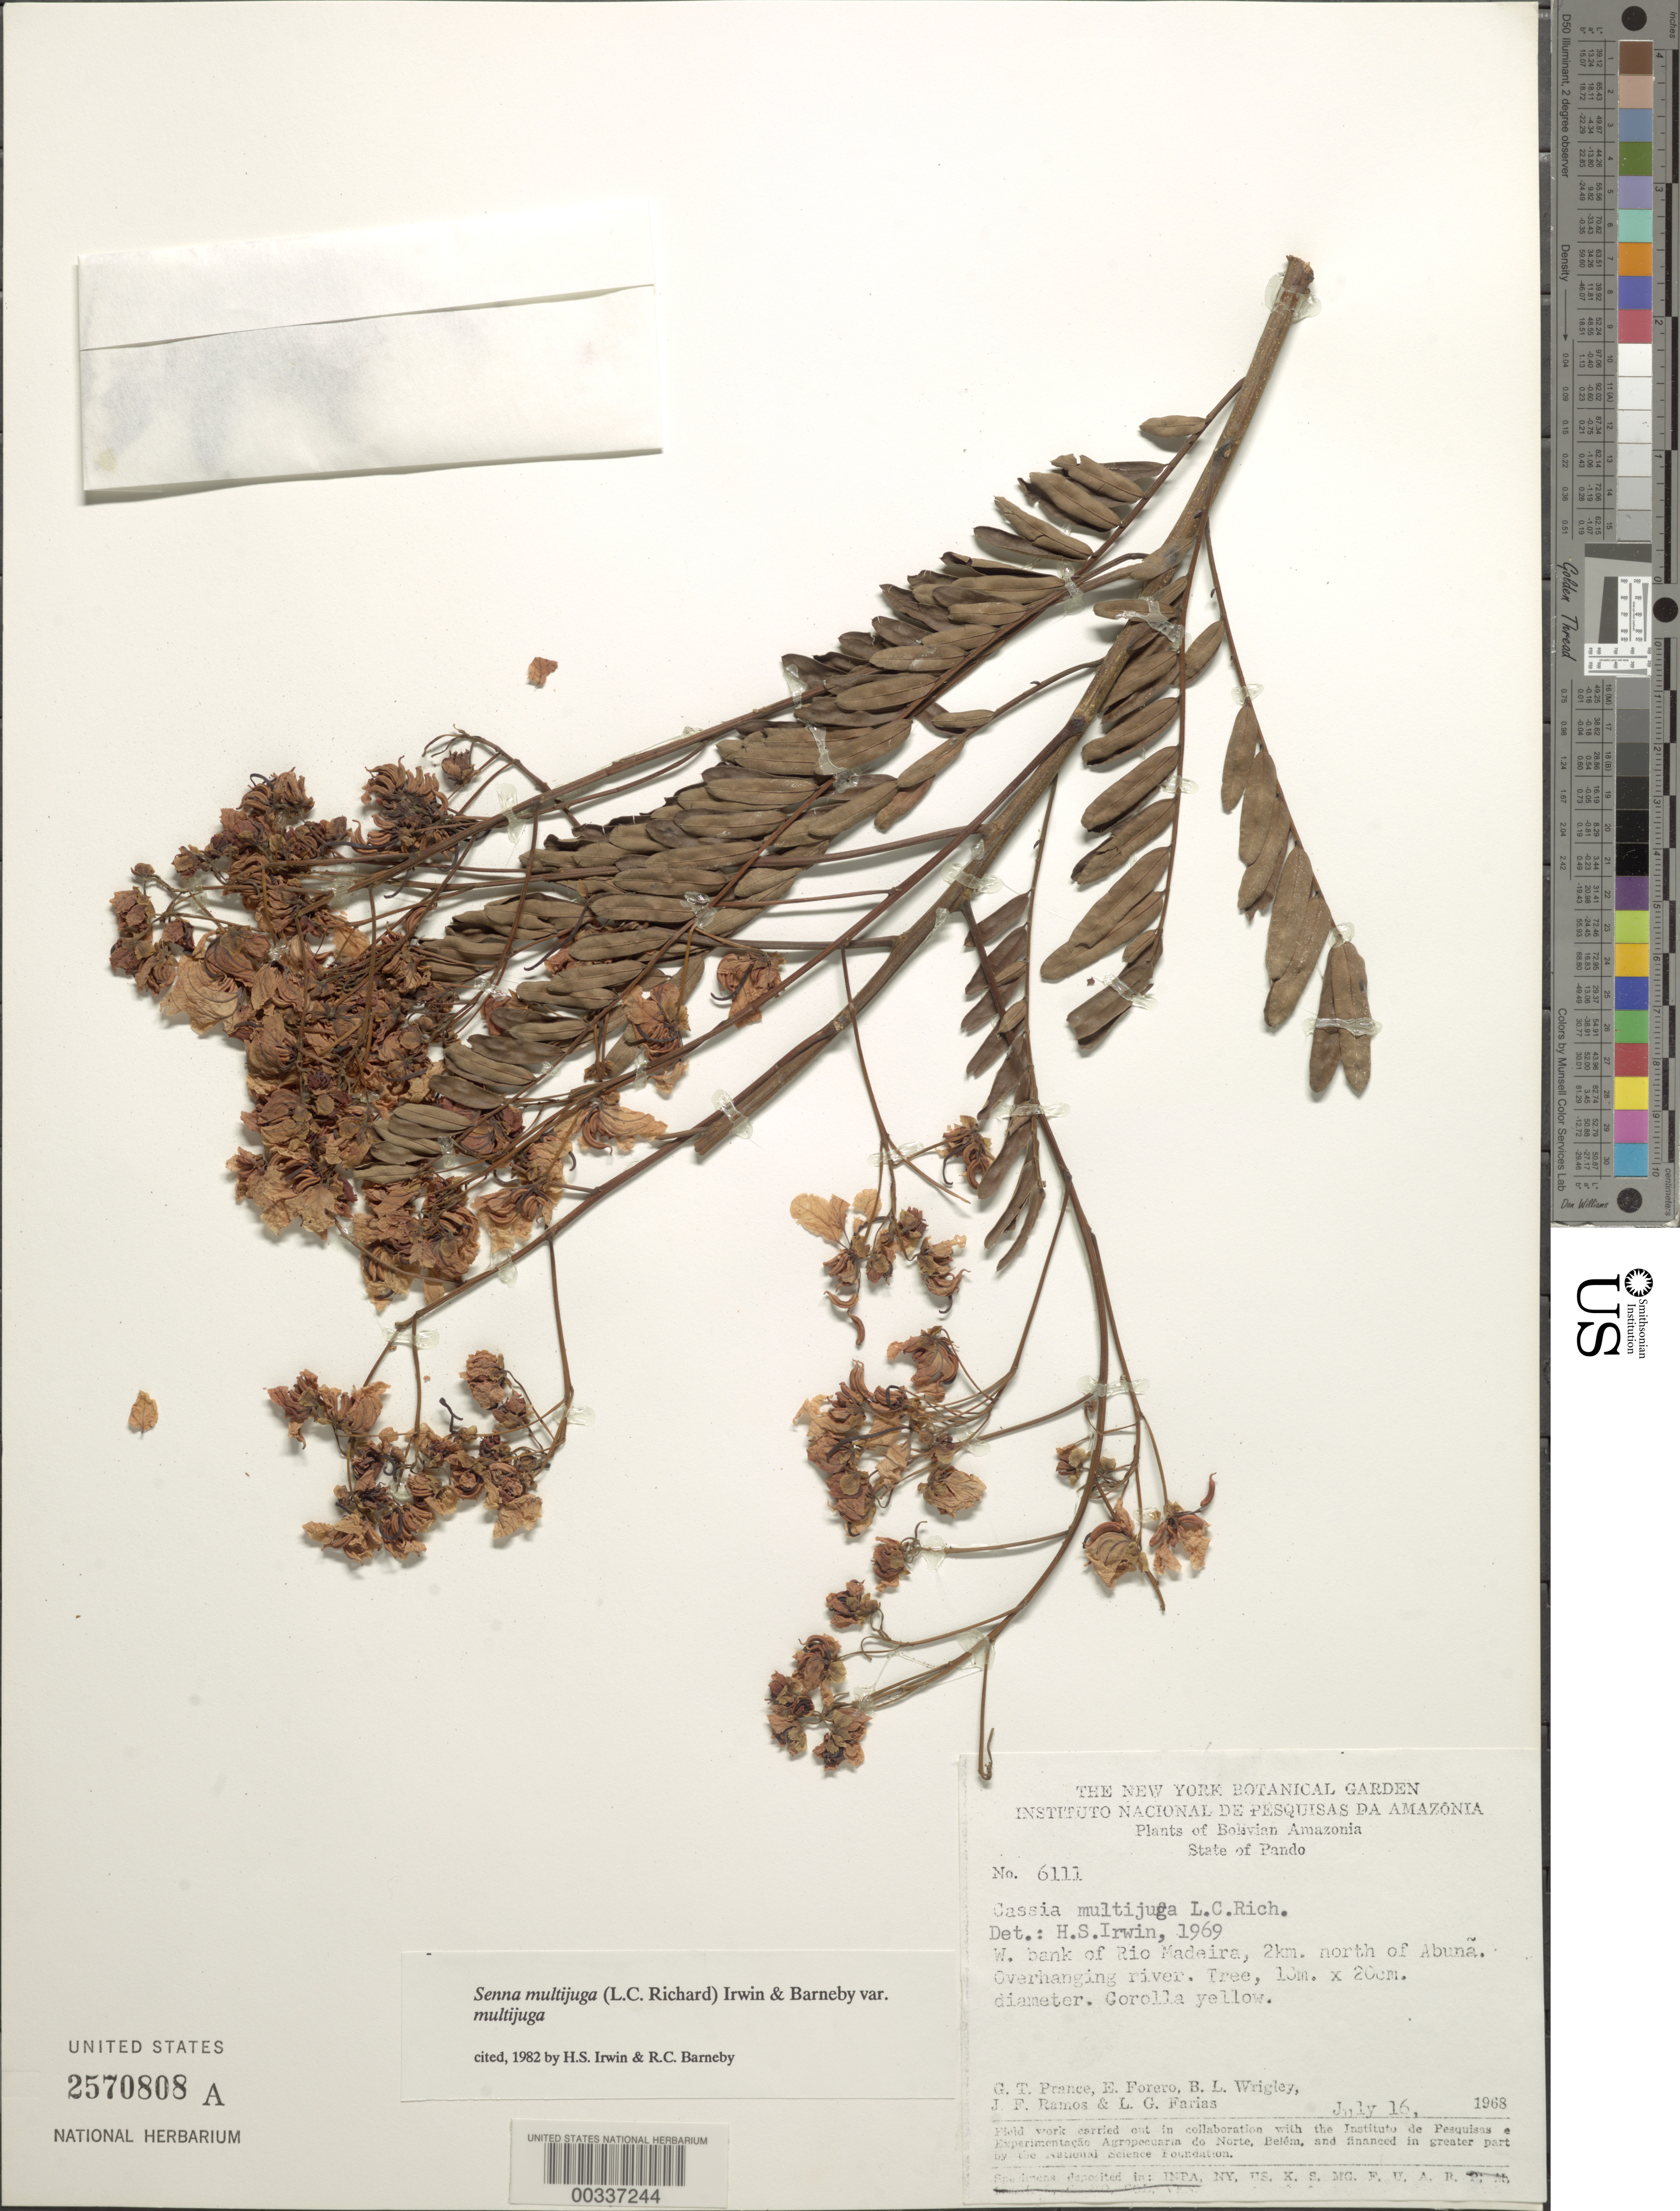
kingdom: Plantae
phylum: Tracheophyta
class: Magnoliopsida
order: Fabales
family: Fabaceae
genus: Senna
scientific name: Senna multijuga var. multijuga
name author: (Rich.) H.S. Irwin & Barneby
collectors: G. T. Prance, E. Forero, B. L. Wrigley, J. F. Ramos & L. G. Farias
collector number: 6111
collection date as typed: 16 Jul 1968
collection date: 1968-07-16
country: Bolivia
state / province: Pando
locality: W bank of the Rio Madeira, 2 km N of Abuna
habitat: Overhanging river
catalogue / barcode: US 2570808A